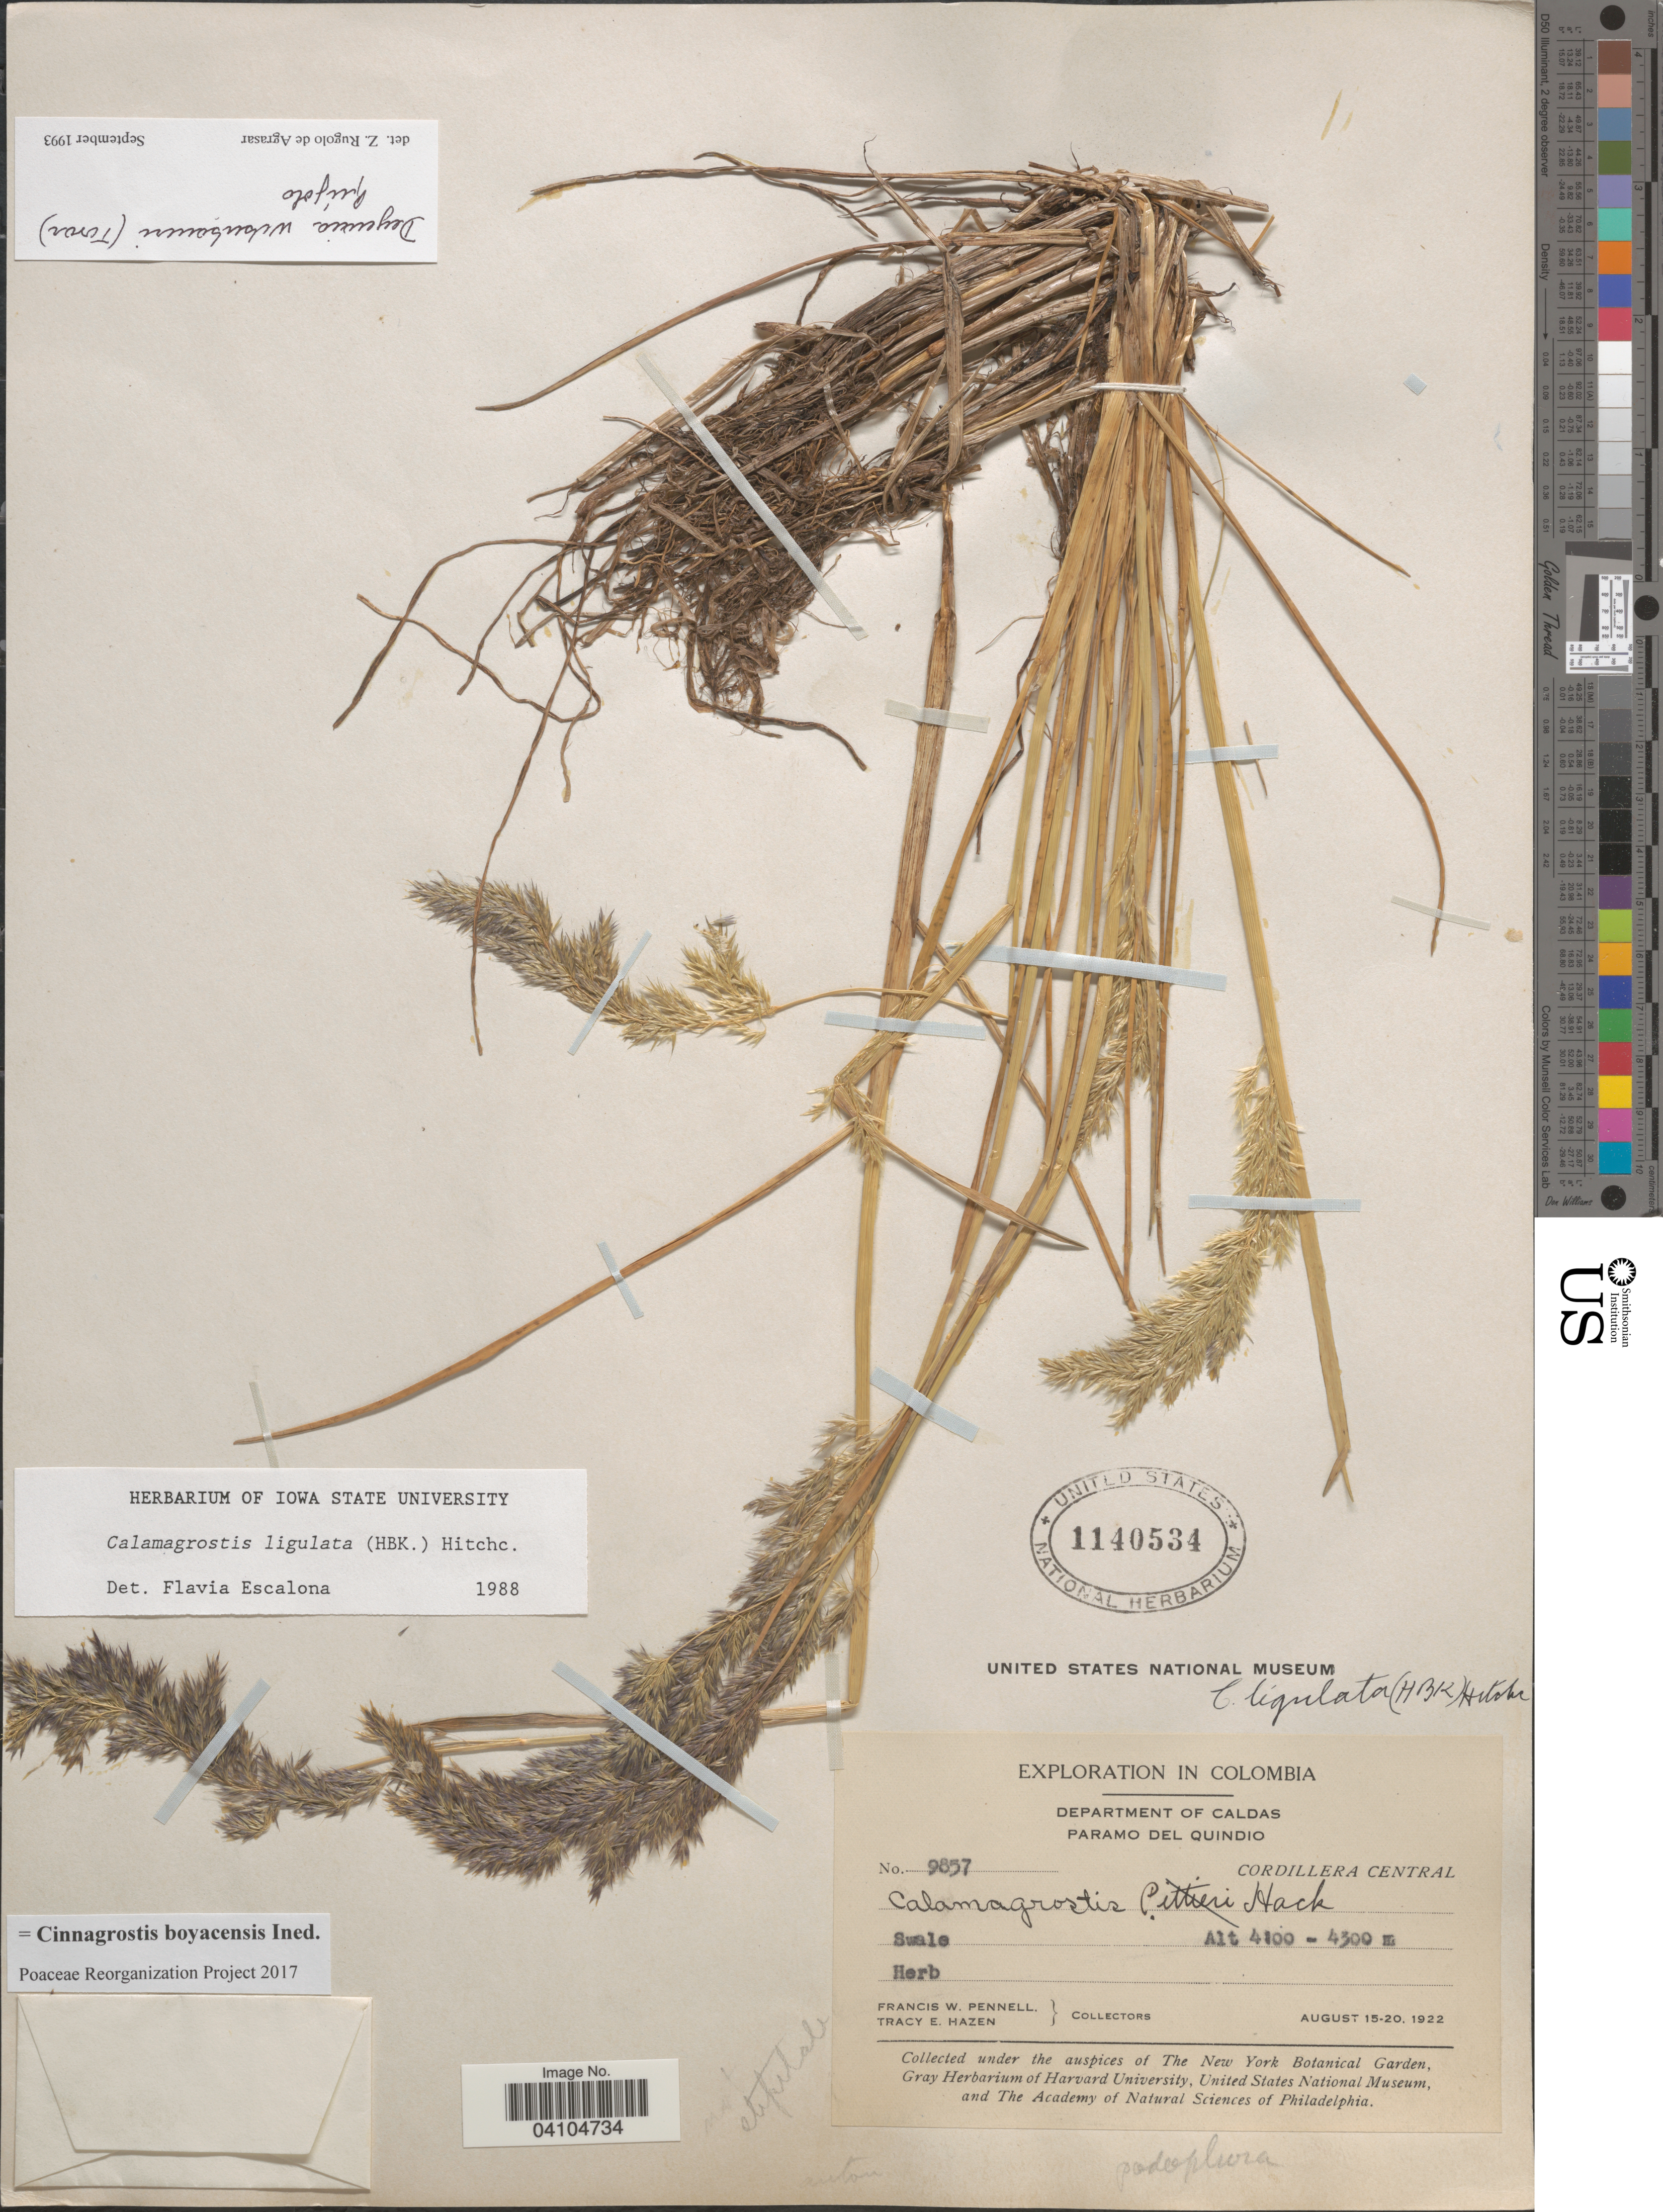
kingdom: Plantae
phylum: Tracheophyta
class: Liliopsida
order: Poales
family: Poaceae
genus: Deschampsia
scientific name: Deschampsia boyacensis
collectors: F. W. Pennell & T. E. Hazen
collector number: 9857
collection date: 1922-08-15/1922-08-20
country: Colombia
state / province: Caldas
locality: Exploration in Colombia. Department of Caldas. Paramo del Quindio. Cordillera Central. Swale.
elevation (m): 4100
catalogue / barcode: US 1140534